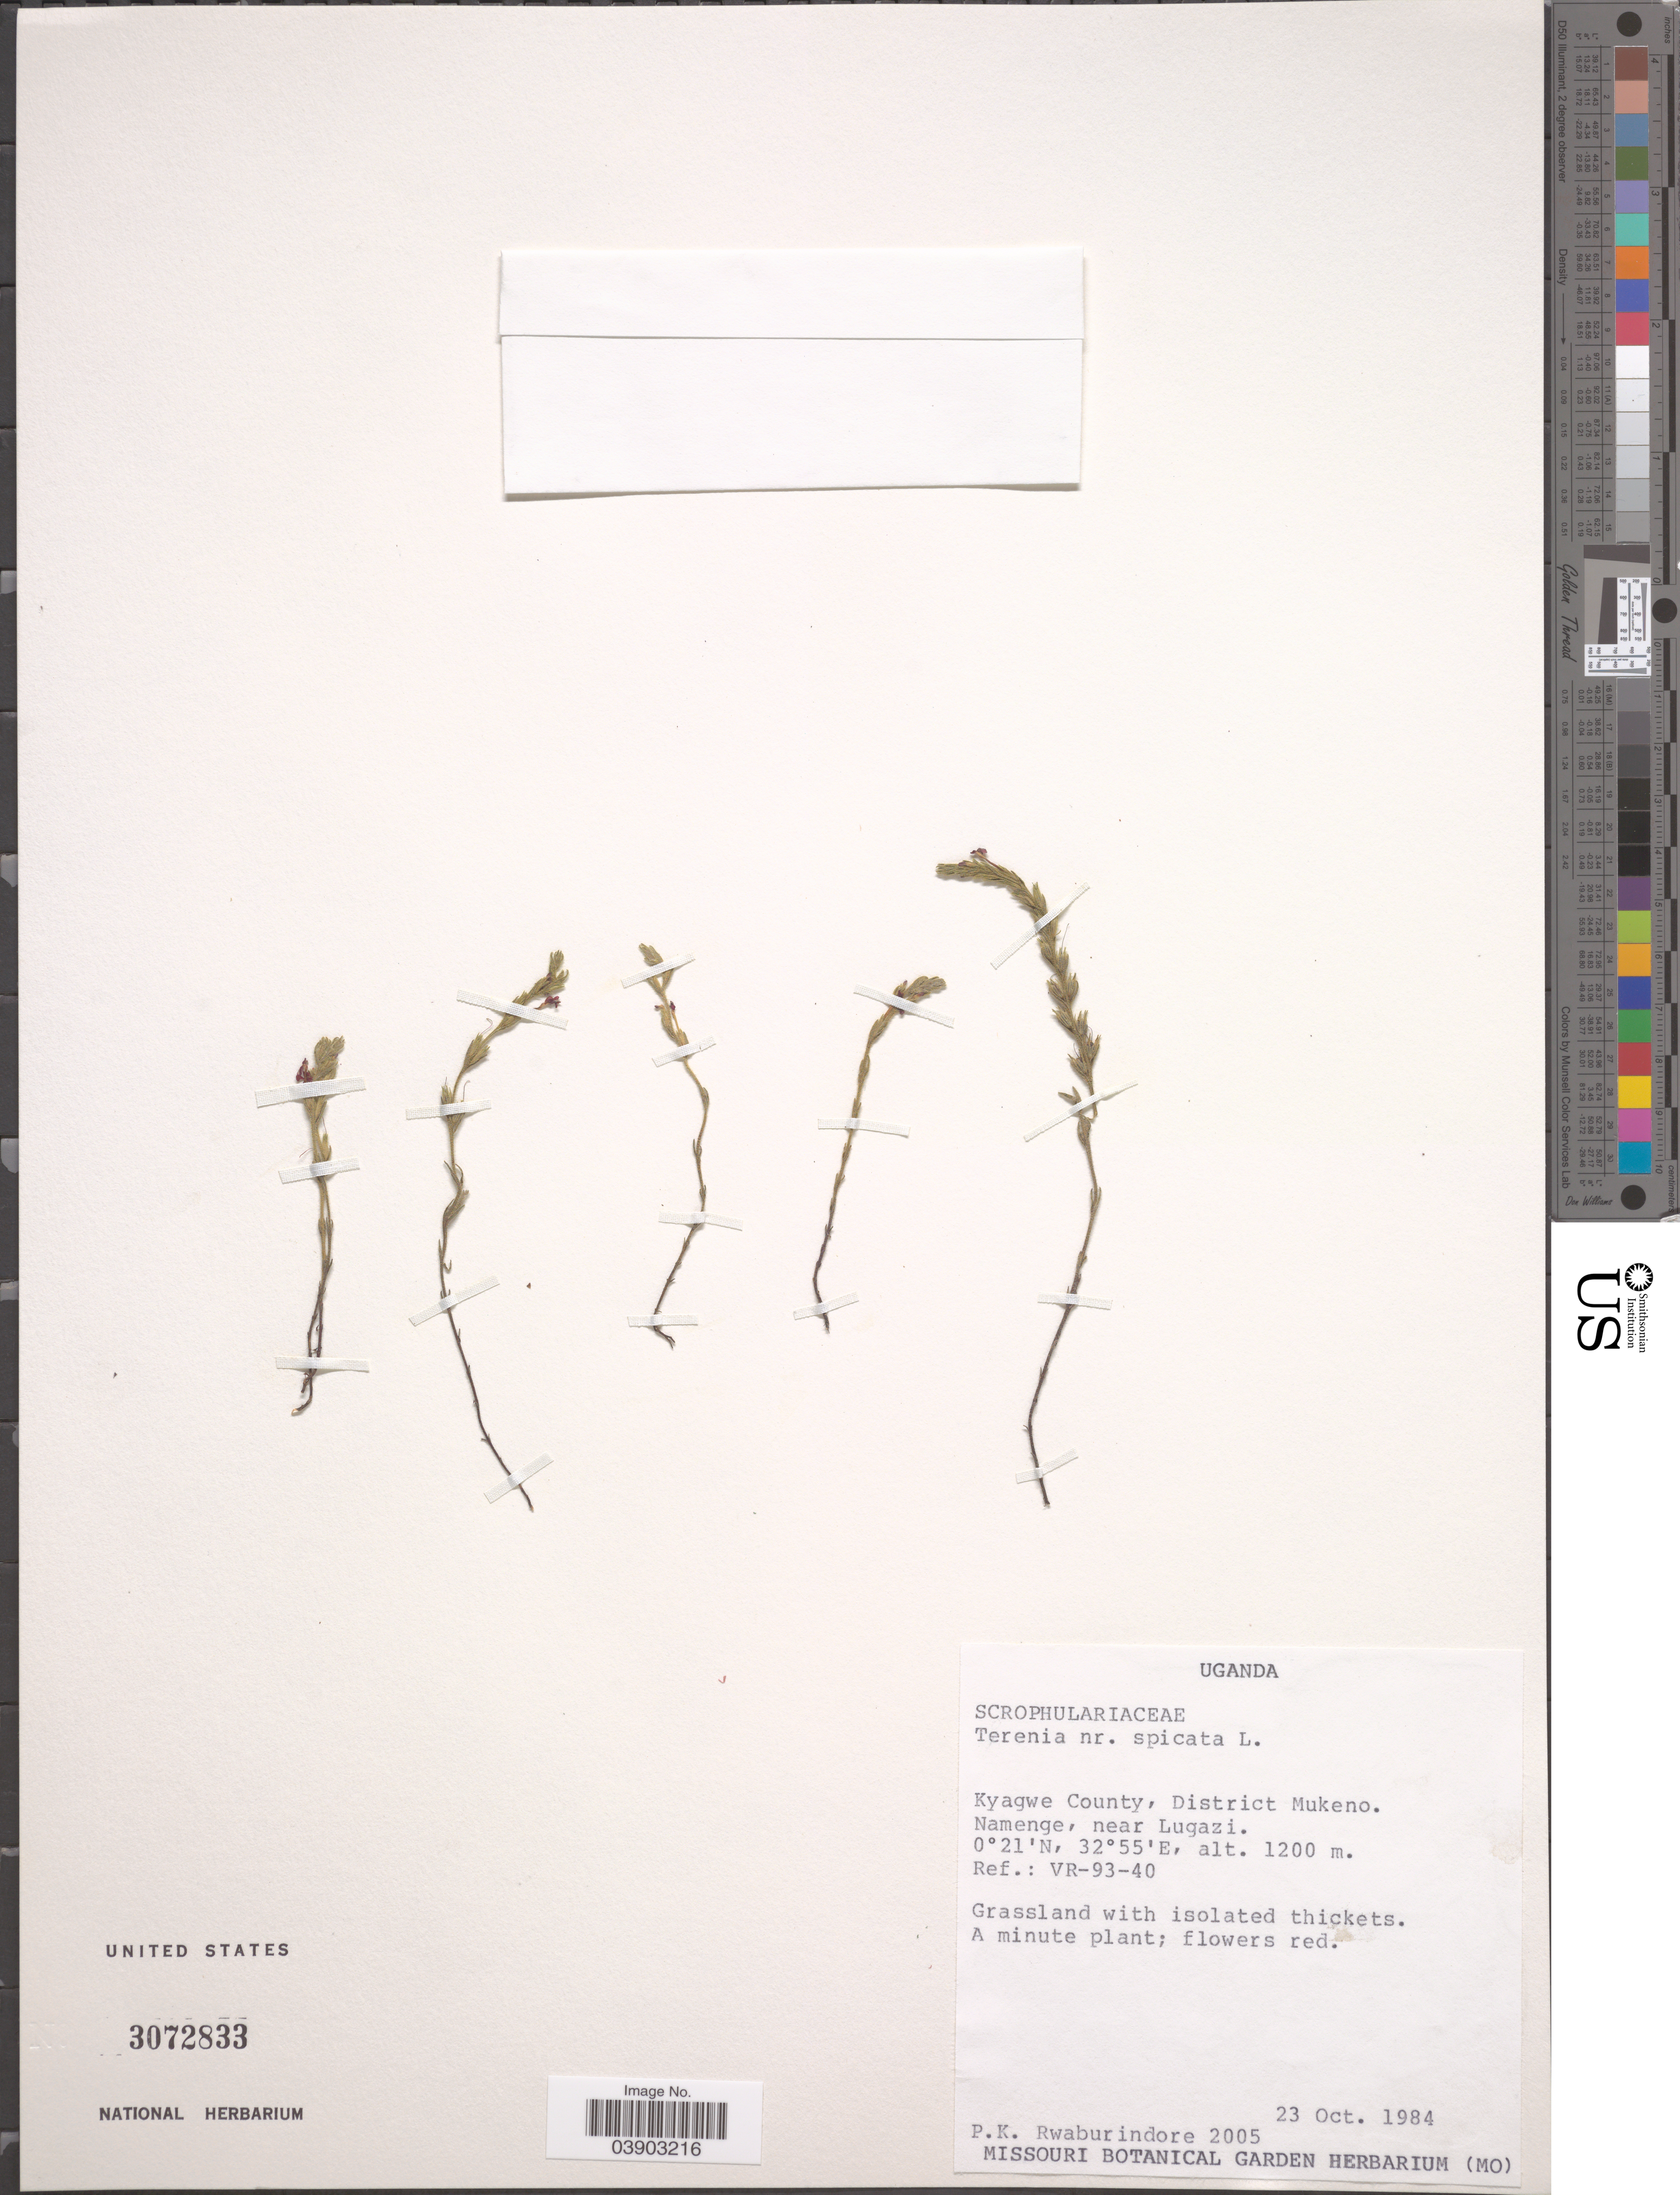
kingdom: Plantae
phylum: Tracheophyta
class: Magnoliopsida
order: Lamiales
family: Linderniaceae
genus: Crepidorhopalon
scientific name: Crepidorhopalon spicatus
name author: (Engl.) Eb. Fisch.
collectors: P. Rwaburindore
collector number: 2005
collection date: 1984-10-23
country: Uganda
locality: Kyagwe County, District Mukeno. Namenge, near Lugazi. Ref.: VR-93-40.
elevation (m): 1200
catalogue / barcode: US 3072833